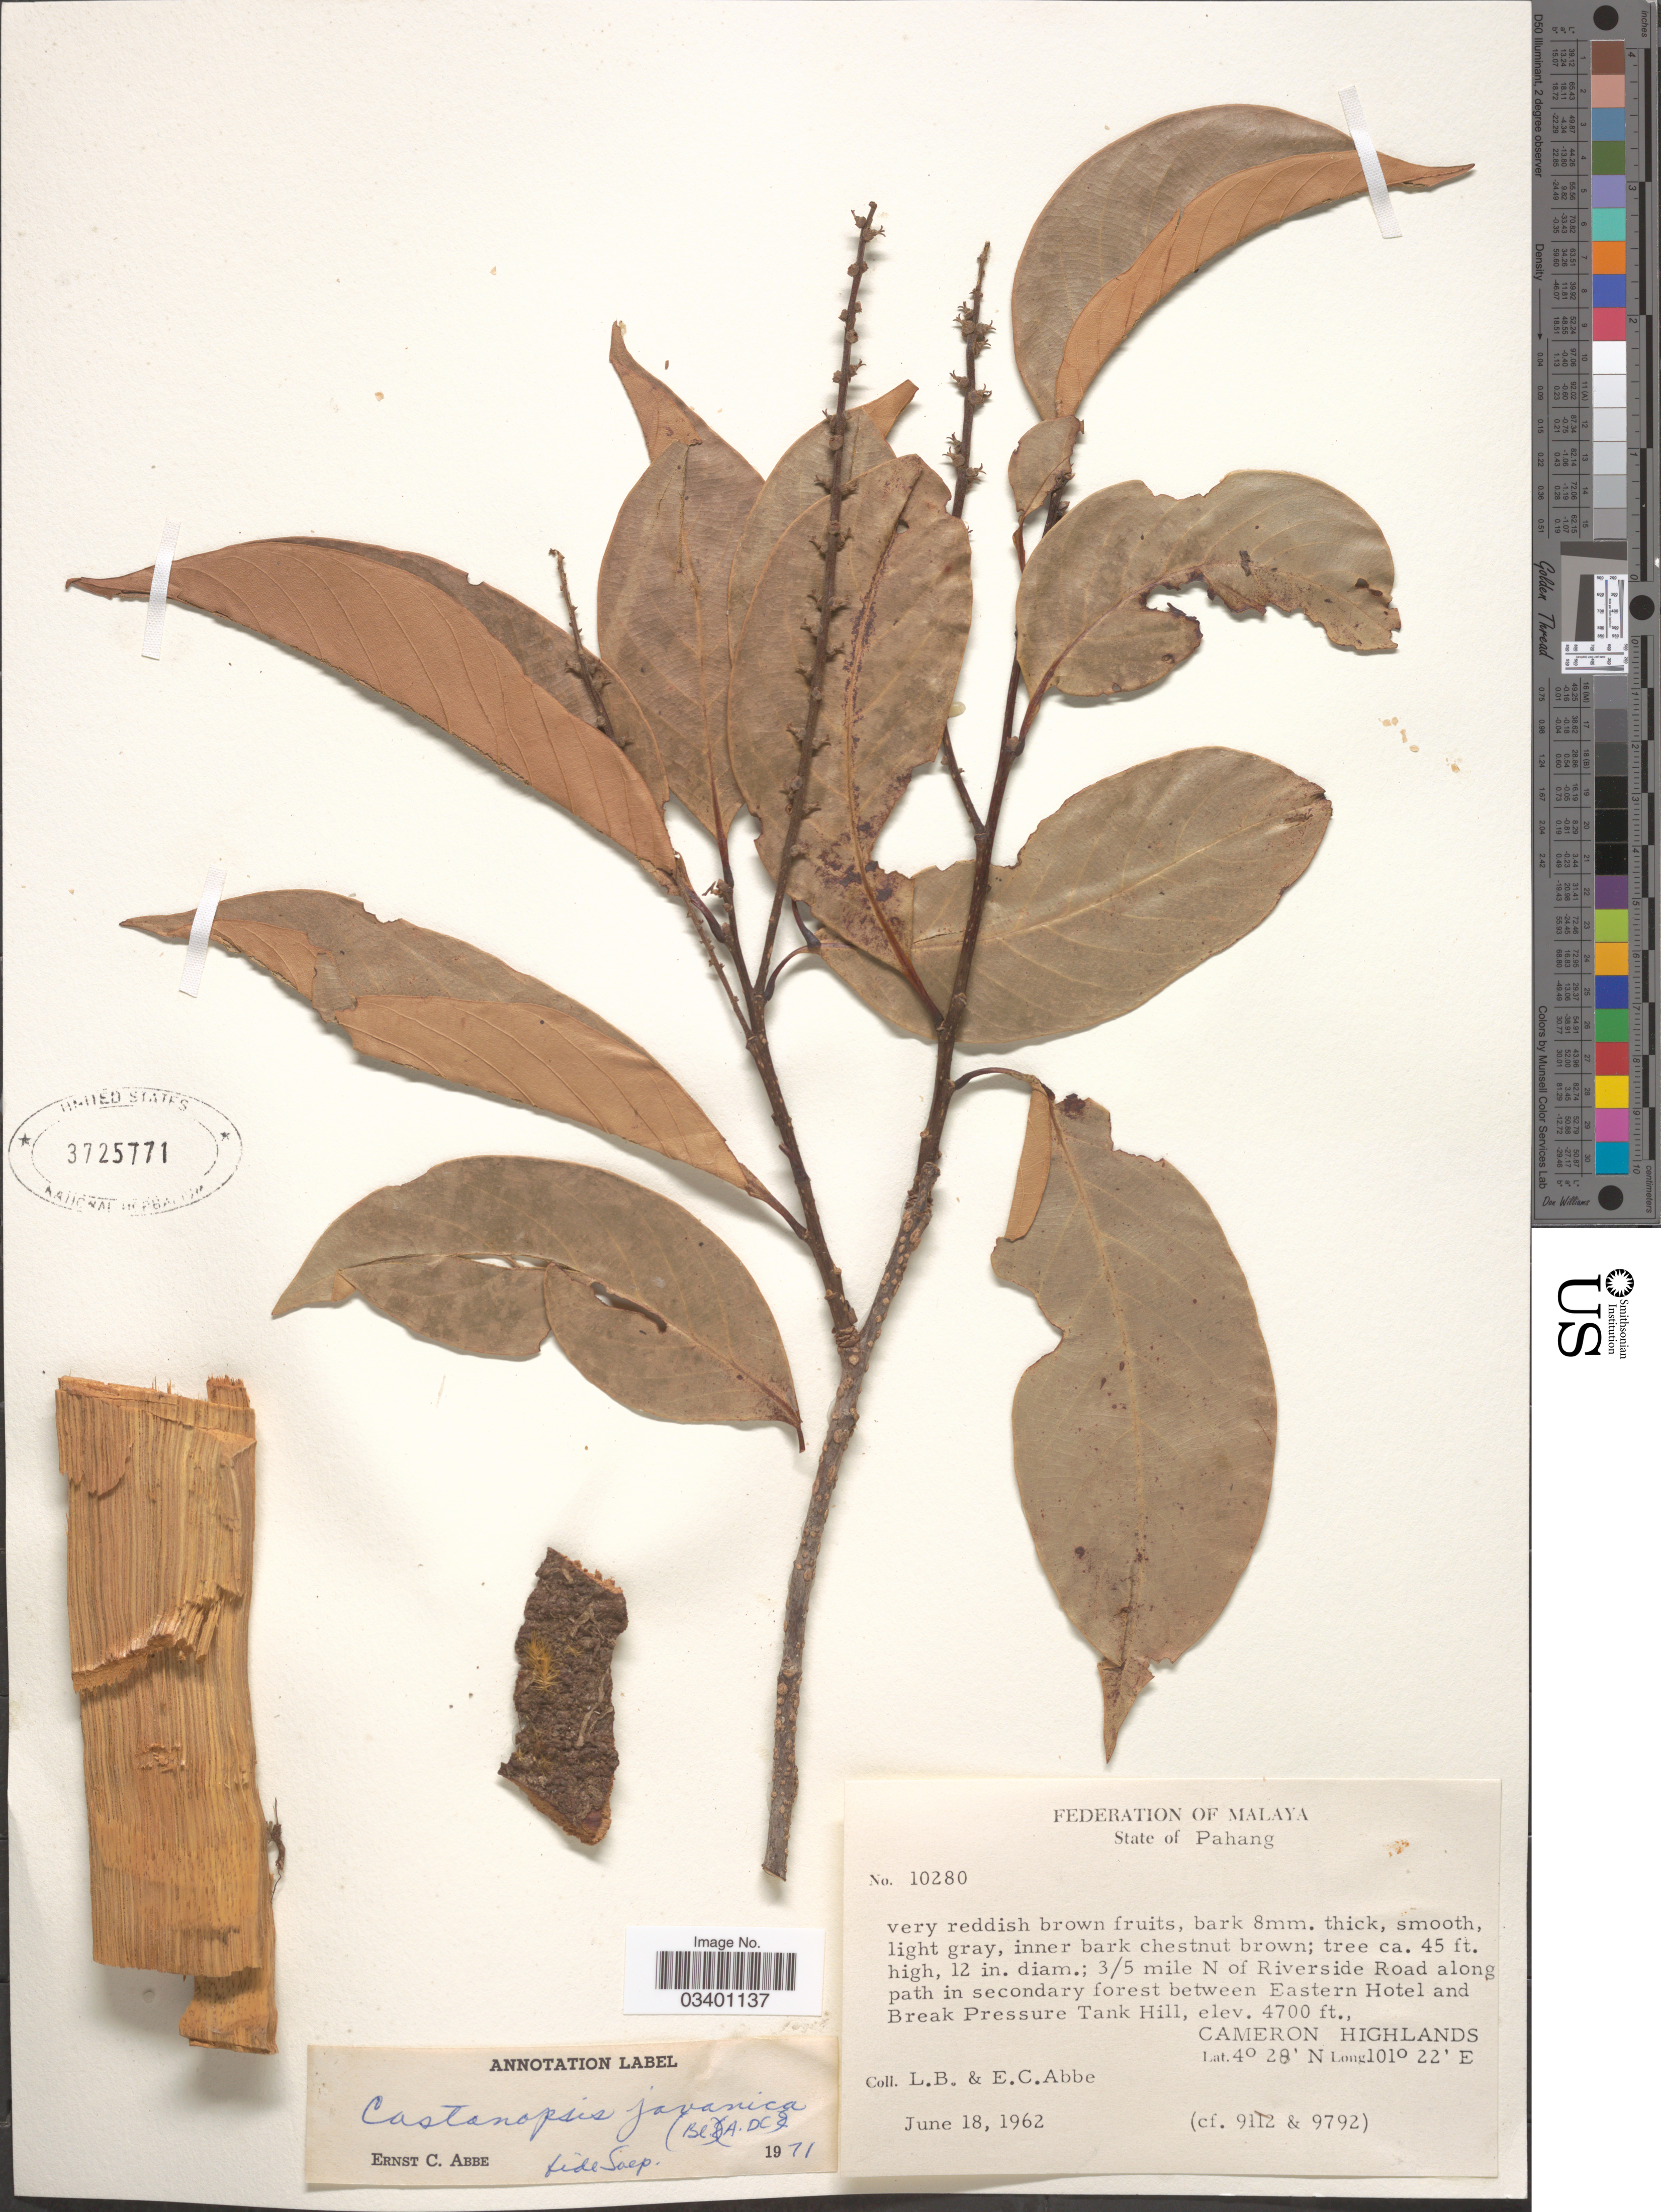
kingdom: Plantae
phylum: Tracheophyta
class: Magnoliopsida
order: Fagales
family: Fagaceae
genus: Castanopsis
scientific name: Castanopsis javanica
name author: (Blume) A. DC.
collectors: L. B. Abbe & E. C. Abbe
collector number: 10280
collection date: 1962-06-18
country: Malaysia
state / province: Pahang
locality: Federation of Malaya. 3/5 mile N of Riverside Road along path in secondary forest between Eastern Hotel and Break Pressure Tank Hill. Cameron Highlands.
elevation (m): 1433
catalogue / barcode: US 3725771